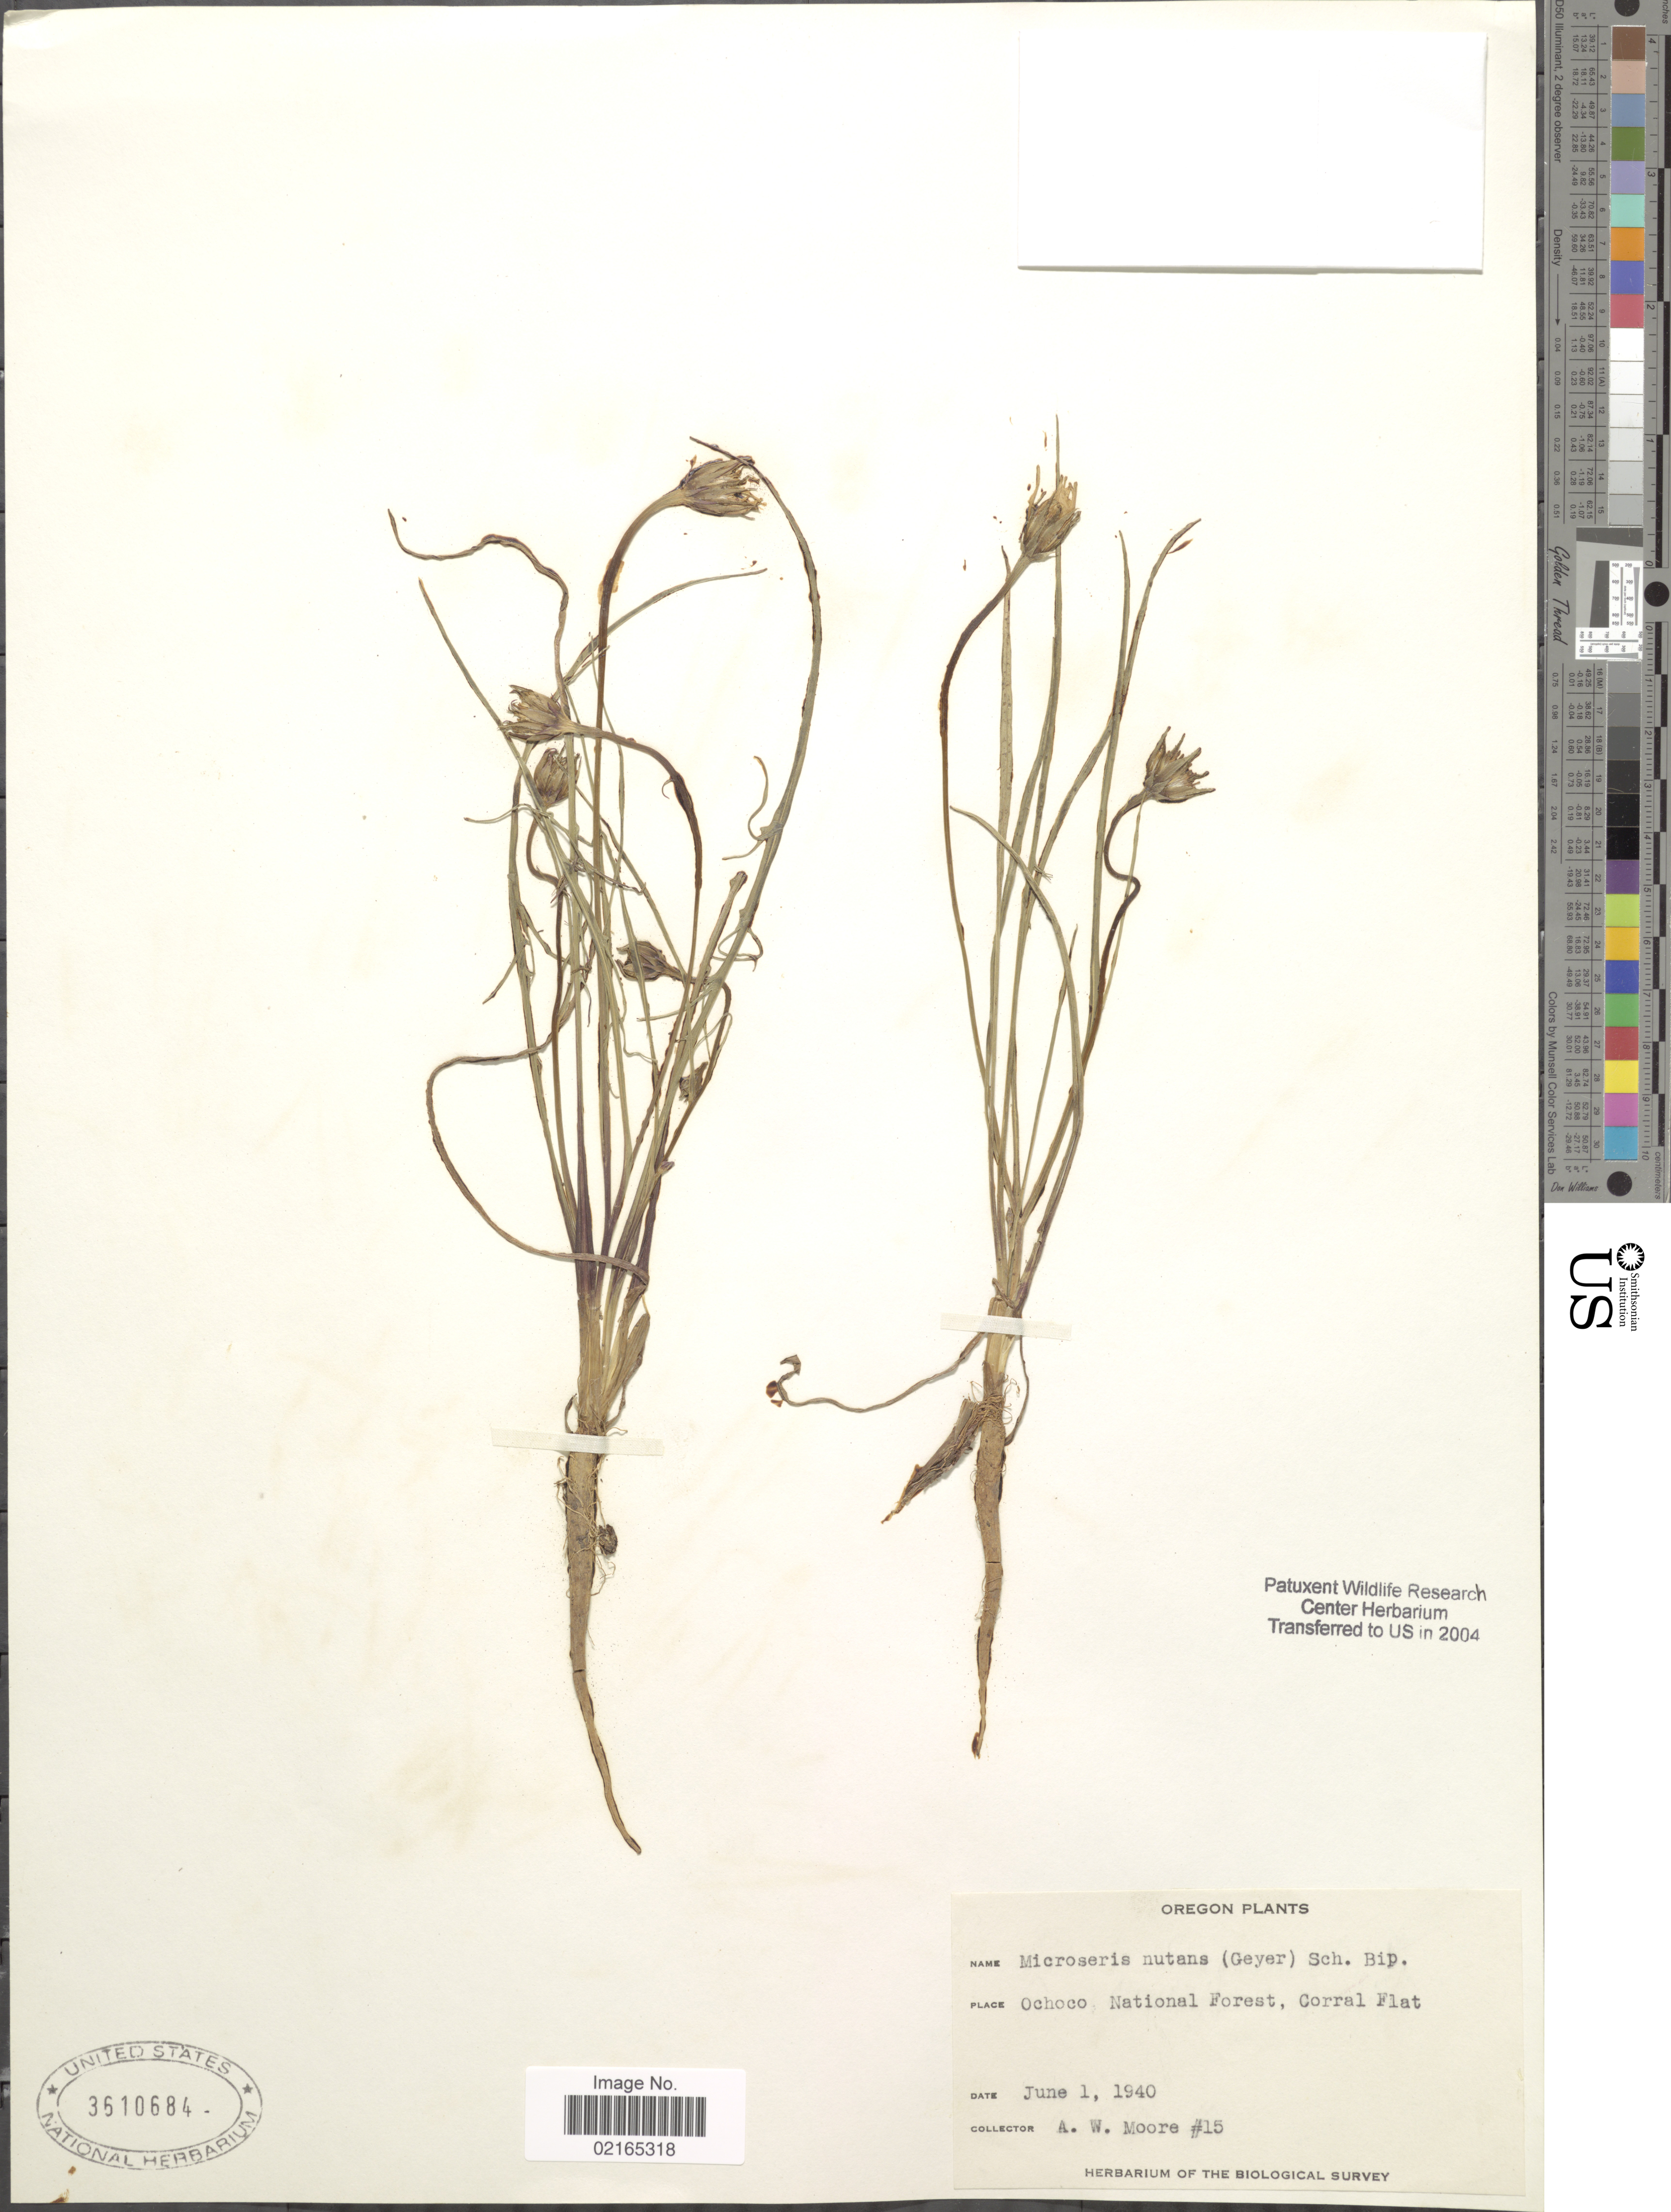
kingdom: Plantae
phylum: Tracheophyta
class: Magnoliopsida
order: Asterales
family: Asteraceae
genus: Microseris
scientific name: Microseris nutans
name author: (Hook.) Sch. Bip.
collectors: A. Moore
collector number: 15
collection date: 1940-06-01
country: United States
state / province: Oregon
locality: Ochoco National Forest, Corral Flat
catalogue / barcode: US 3610684